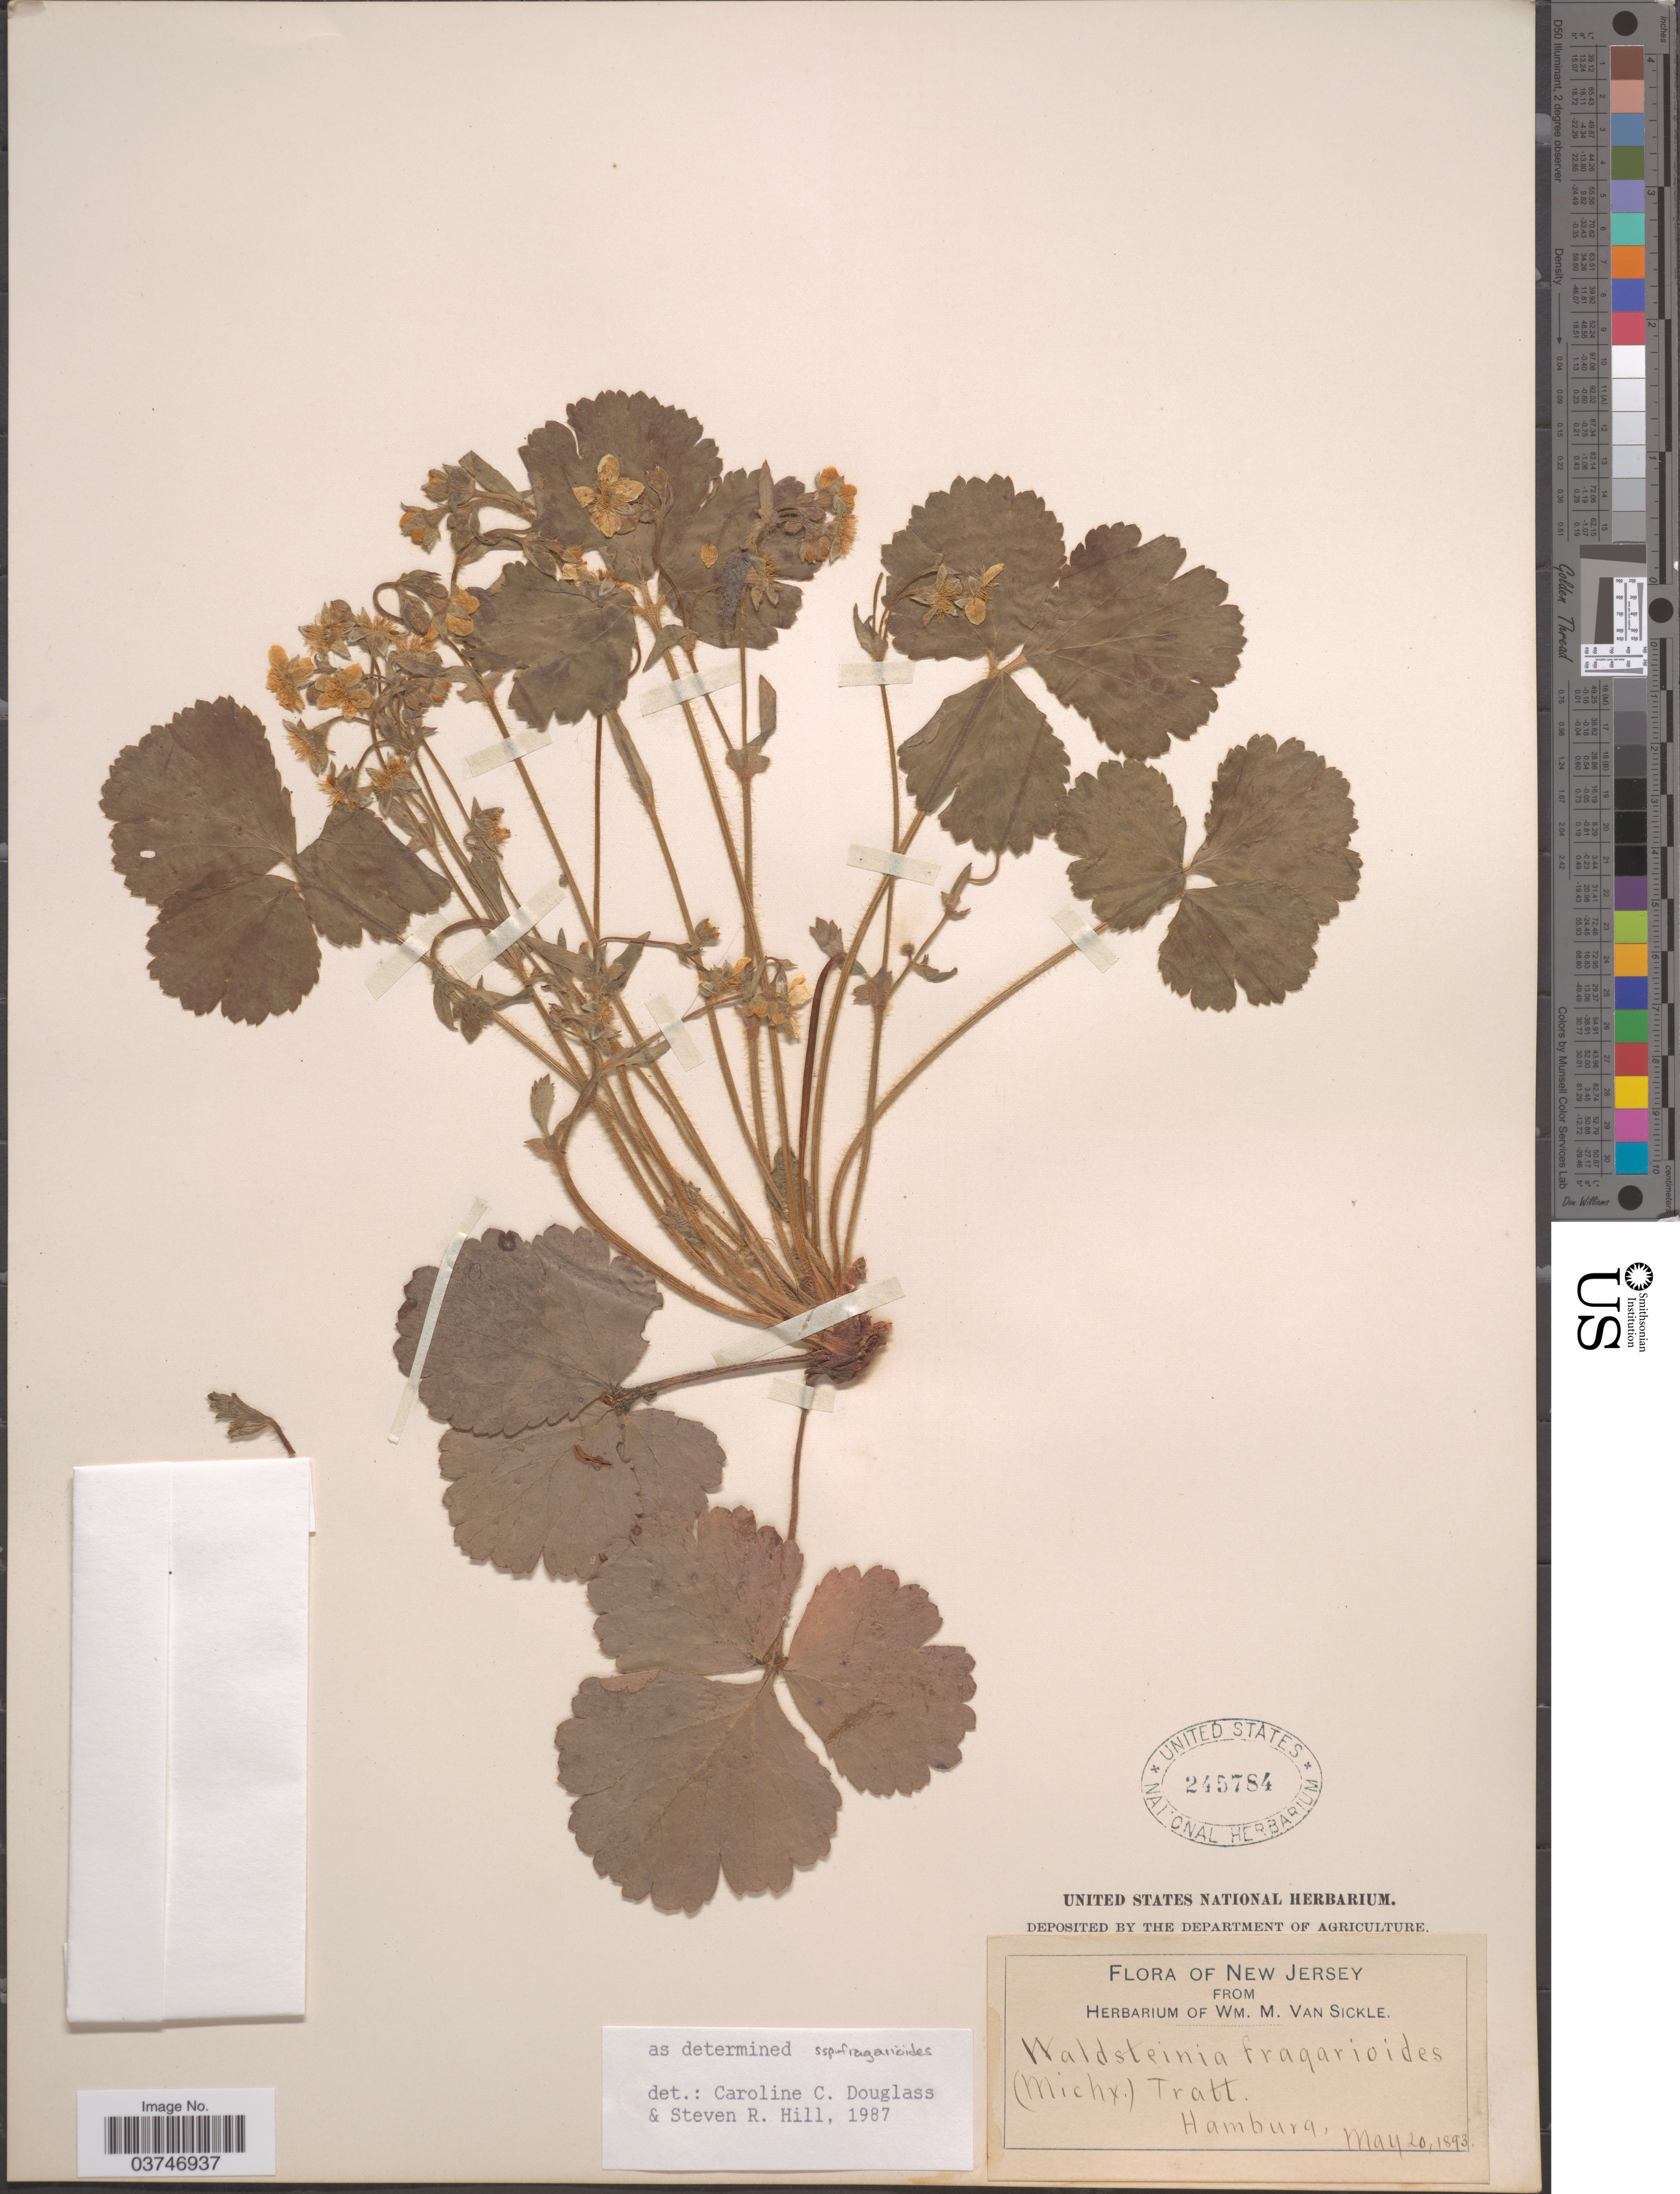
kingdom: Plantae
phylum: Tracheophyta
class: Magnoliopsida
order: Rosales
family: Rosaceae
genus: Waldsteinia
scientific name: Waldsteinia fragarioides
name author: (Michx.) Tratt.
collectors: ex herb. Wm. M. Van Sickle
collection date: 1893-05-20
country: United States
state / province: New Jersey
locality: Hamburg.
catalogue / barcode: US 245784